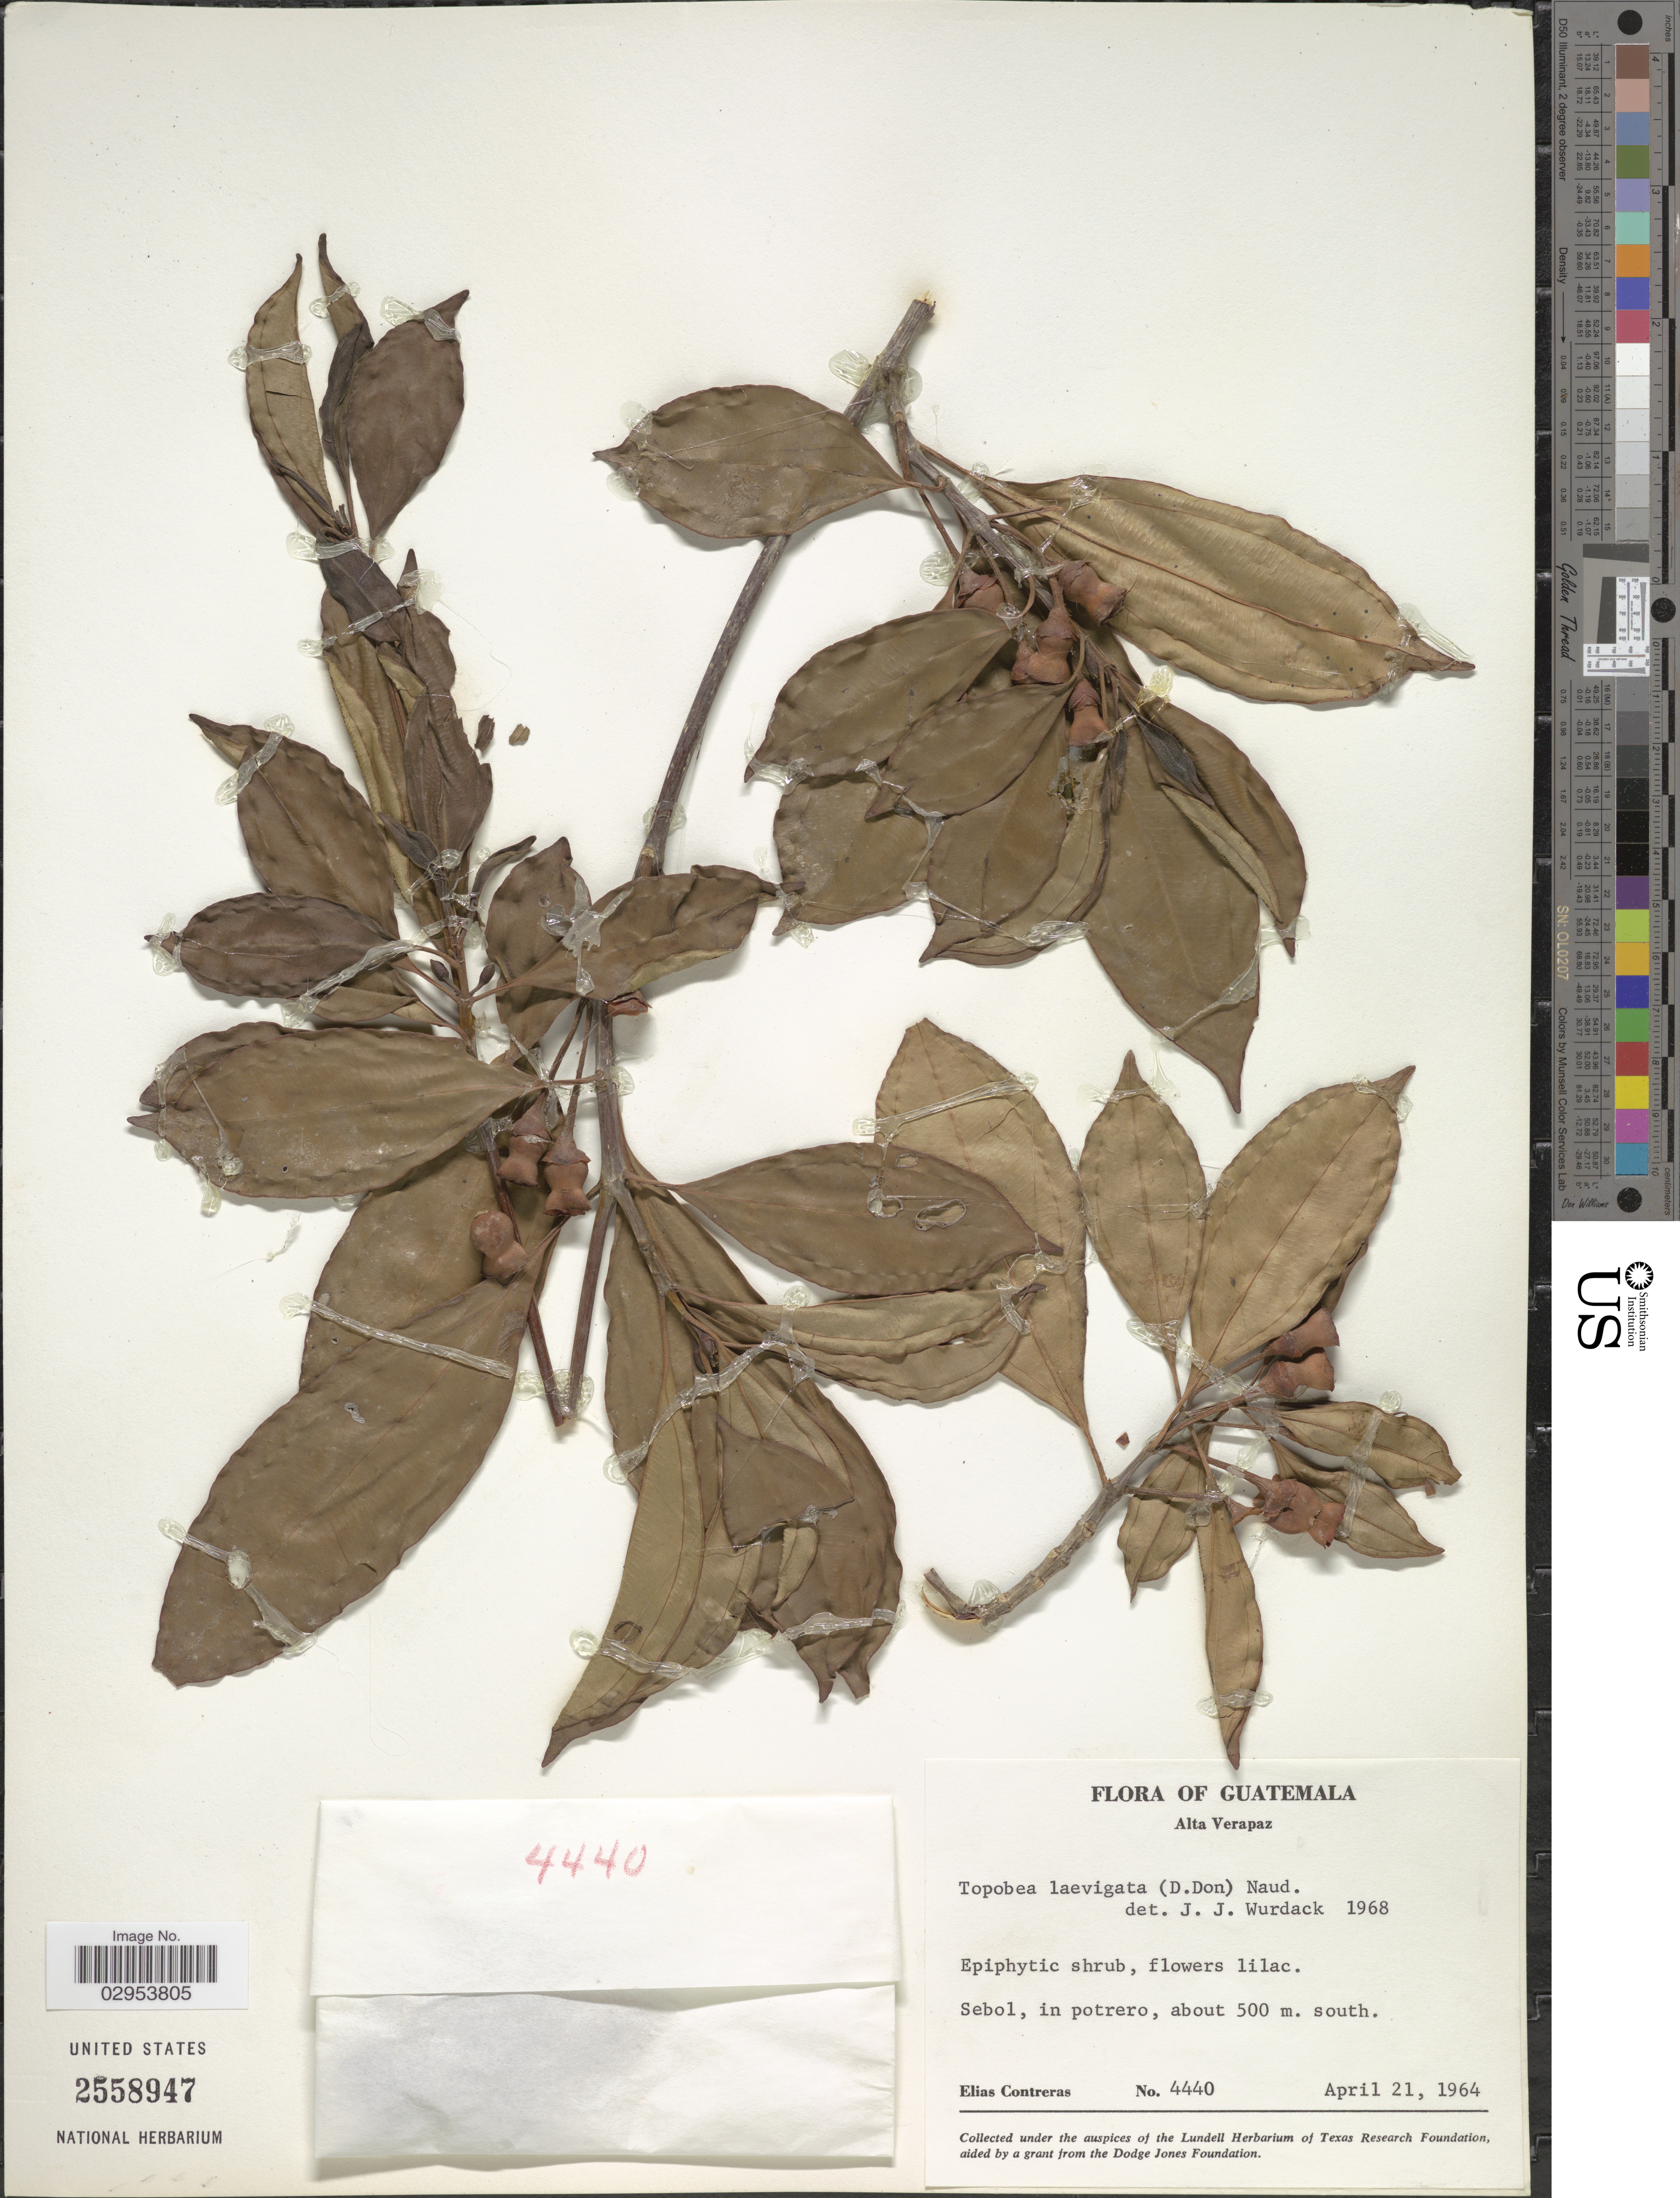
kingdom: Plantae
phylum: Tracheophyta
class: Magnoliopsida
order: Myrtales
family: Melastomataceae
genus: Topobea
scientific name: Topobea laevigata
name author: (D. Don) Naudin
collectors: E. Contreras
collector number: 4440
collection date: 1964-04-21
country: Guatemala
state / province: Alta Verapaz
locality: Sebol, in potrero, south.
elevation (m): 500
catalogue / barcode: US 2558947